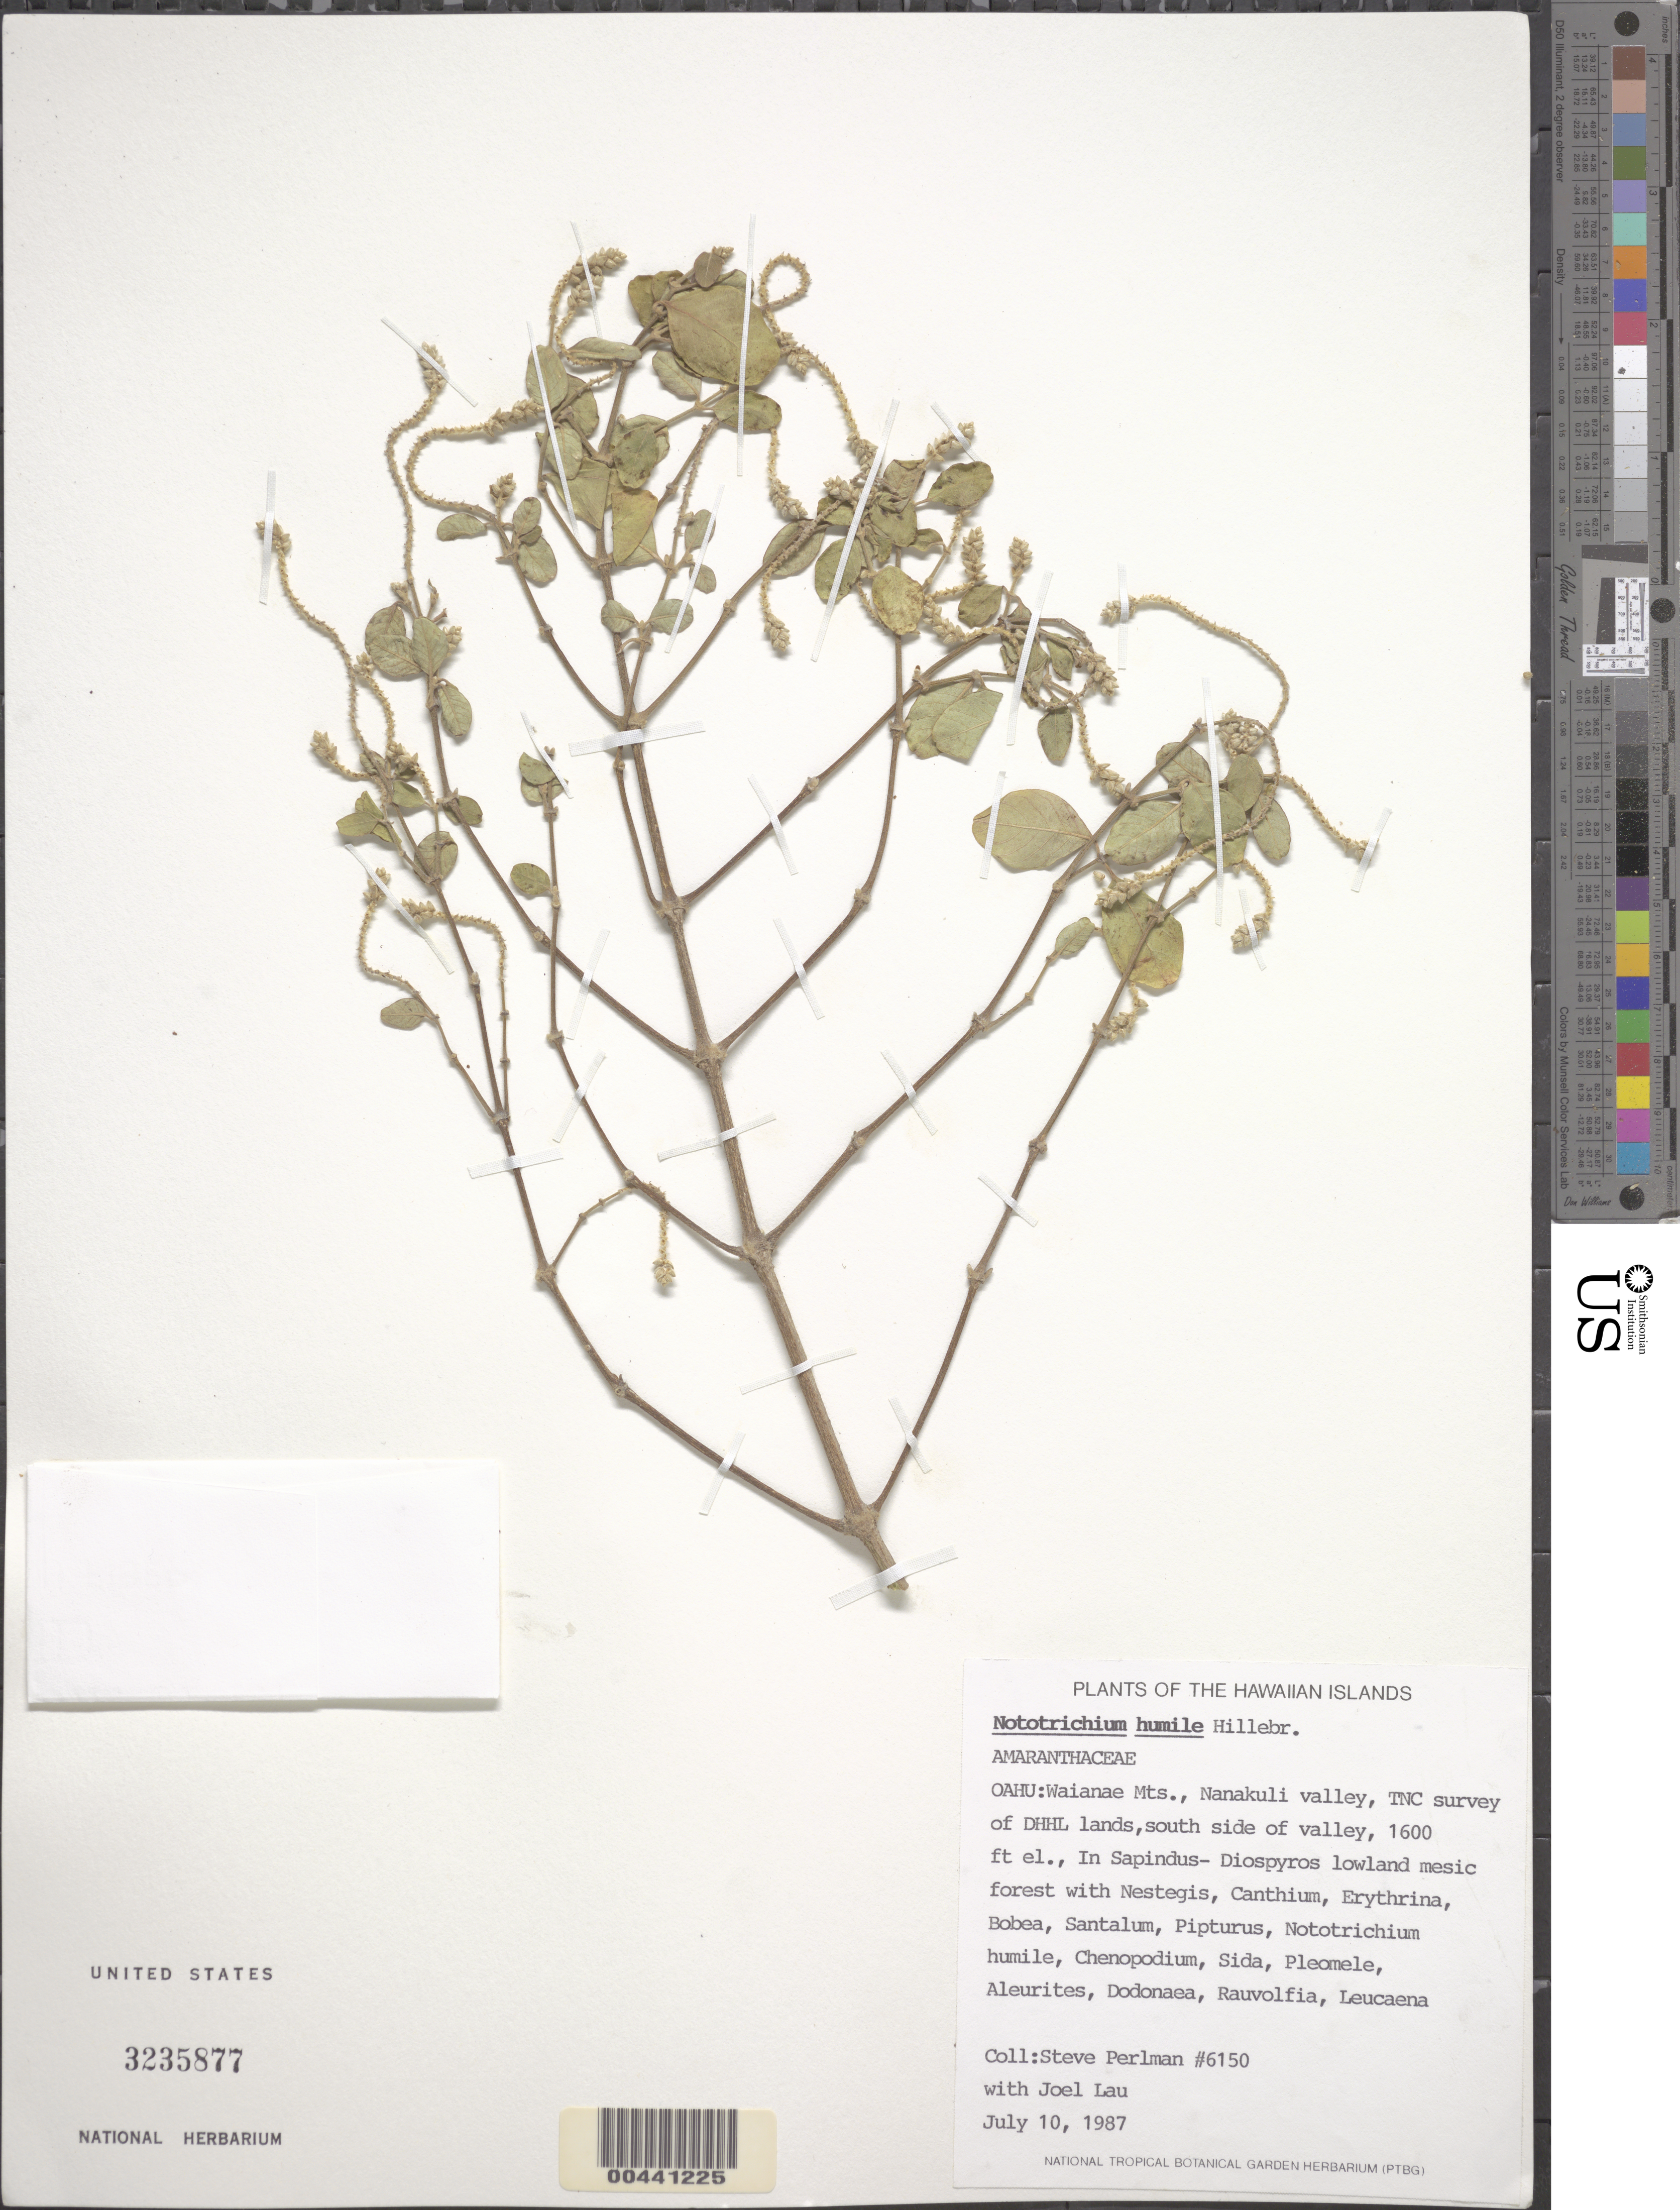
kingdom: Plantae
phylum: Tracheophyta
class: Magnoliopsida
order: Caryophyllales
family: Amaranthaceae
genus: Achyranthes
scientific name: Achyranthes humilis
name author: (Hillebr.) Di Vincenzo et al.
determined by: Wagner, W. L., (BOT), Smithsonian Institution - National Museum of Natural History (UNITED STATES)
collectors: S. P. Perlman & J. Lau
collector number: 6150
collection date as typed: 10 Jul 1987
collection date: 1987-07-10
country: United States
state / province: Hawaii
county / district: Honolulu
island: Oahu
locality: Waianae Mts., Nanakuli valley, TNC Survey of DHHL lands, S side of valley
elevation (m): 488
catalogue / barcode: US 3235877